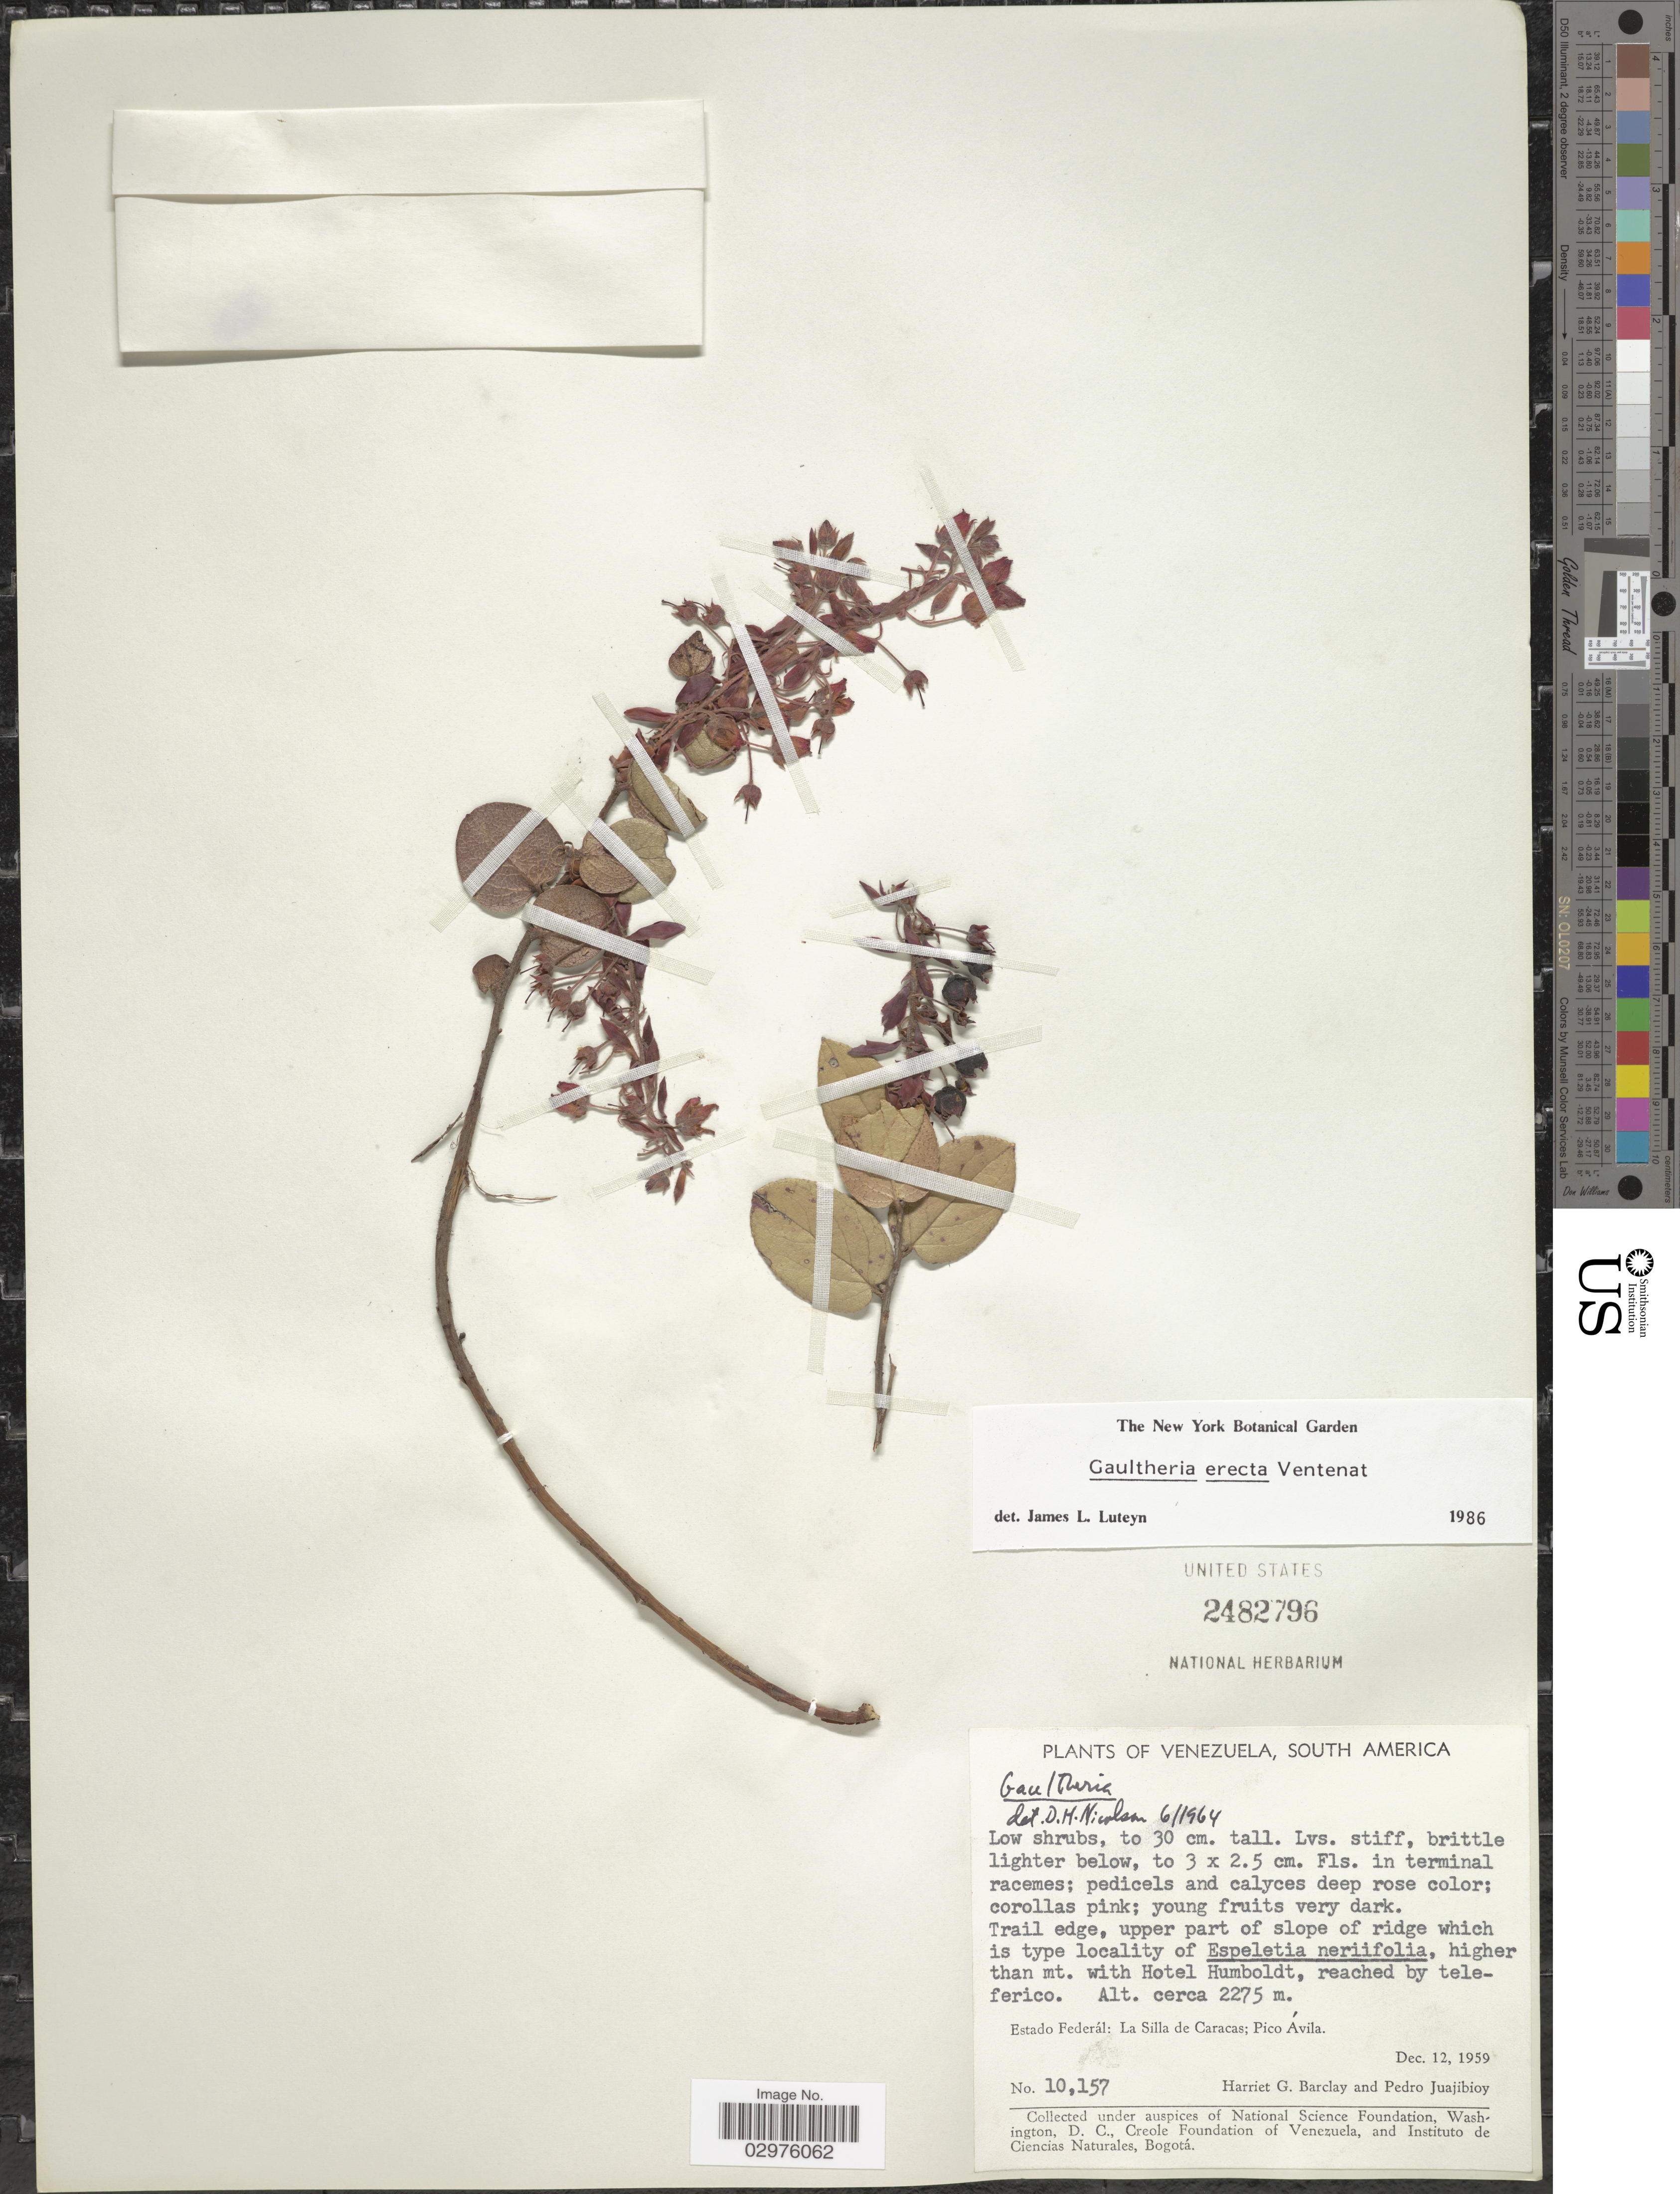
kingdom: Plantae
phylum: Tracheophyta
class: Magnoliopsida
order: Ericales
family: Ericaceae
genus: Gaultheria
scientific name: Gaultheria erecta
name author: Vent.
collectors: H. G. Barclay & P. Juajibioy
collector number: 10157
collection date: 1959-12-12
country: Venezuela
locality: Higher than mt. with Hotel Humboldt. Estado Federál: La Silla de Caracas; Pico Ávila.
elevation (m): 2275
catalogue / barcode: US 2482796